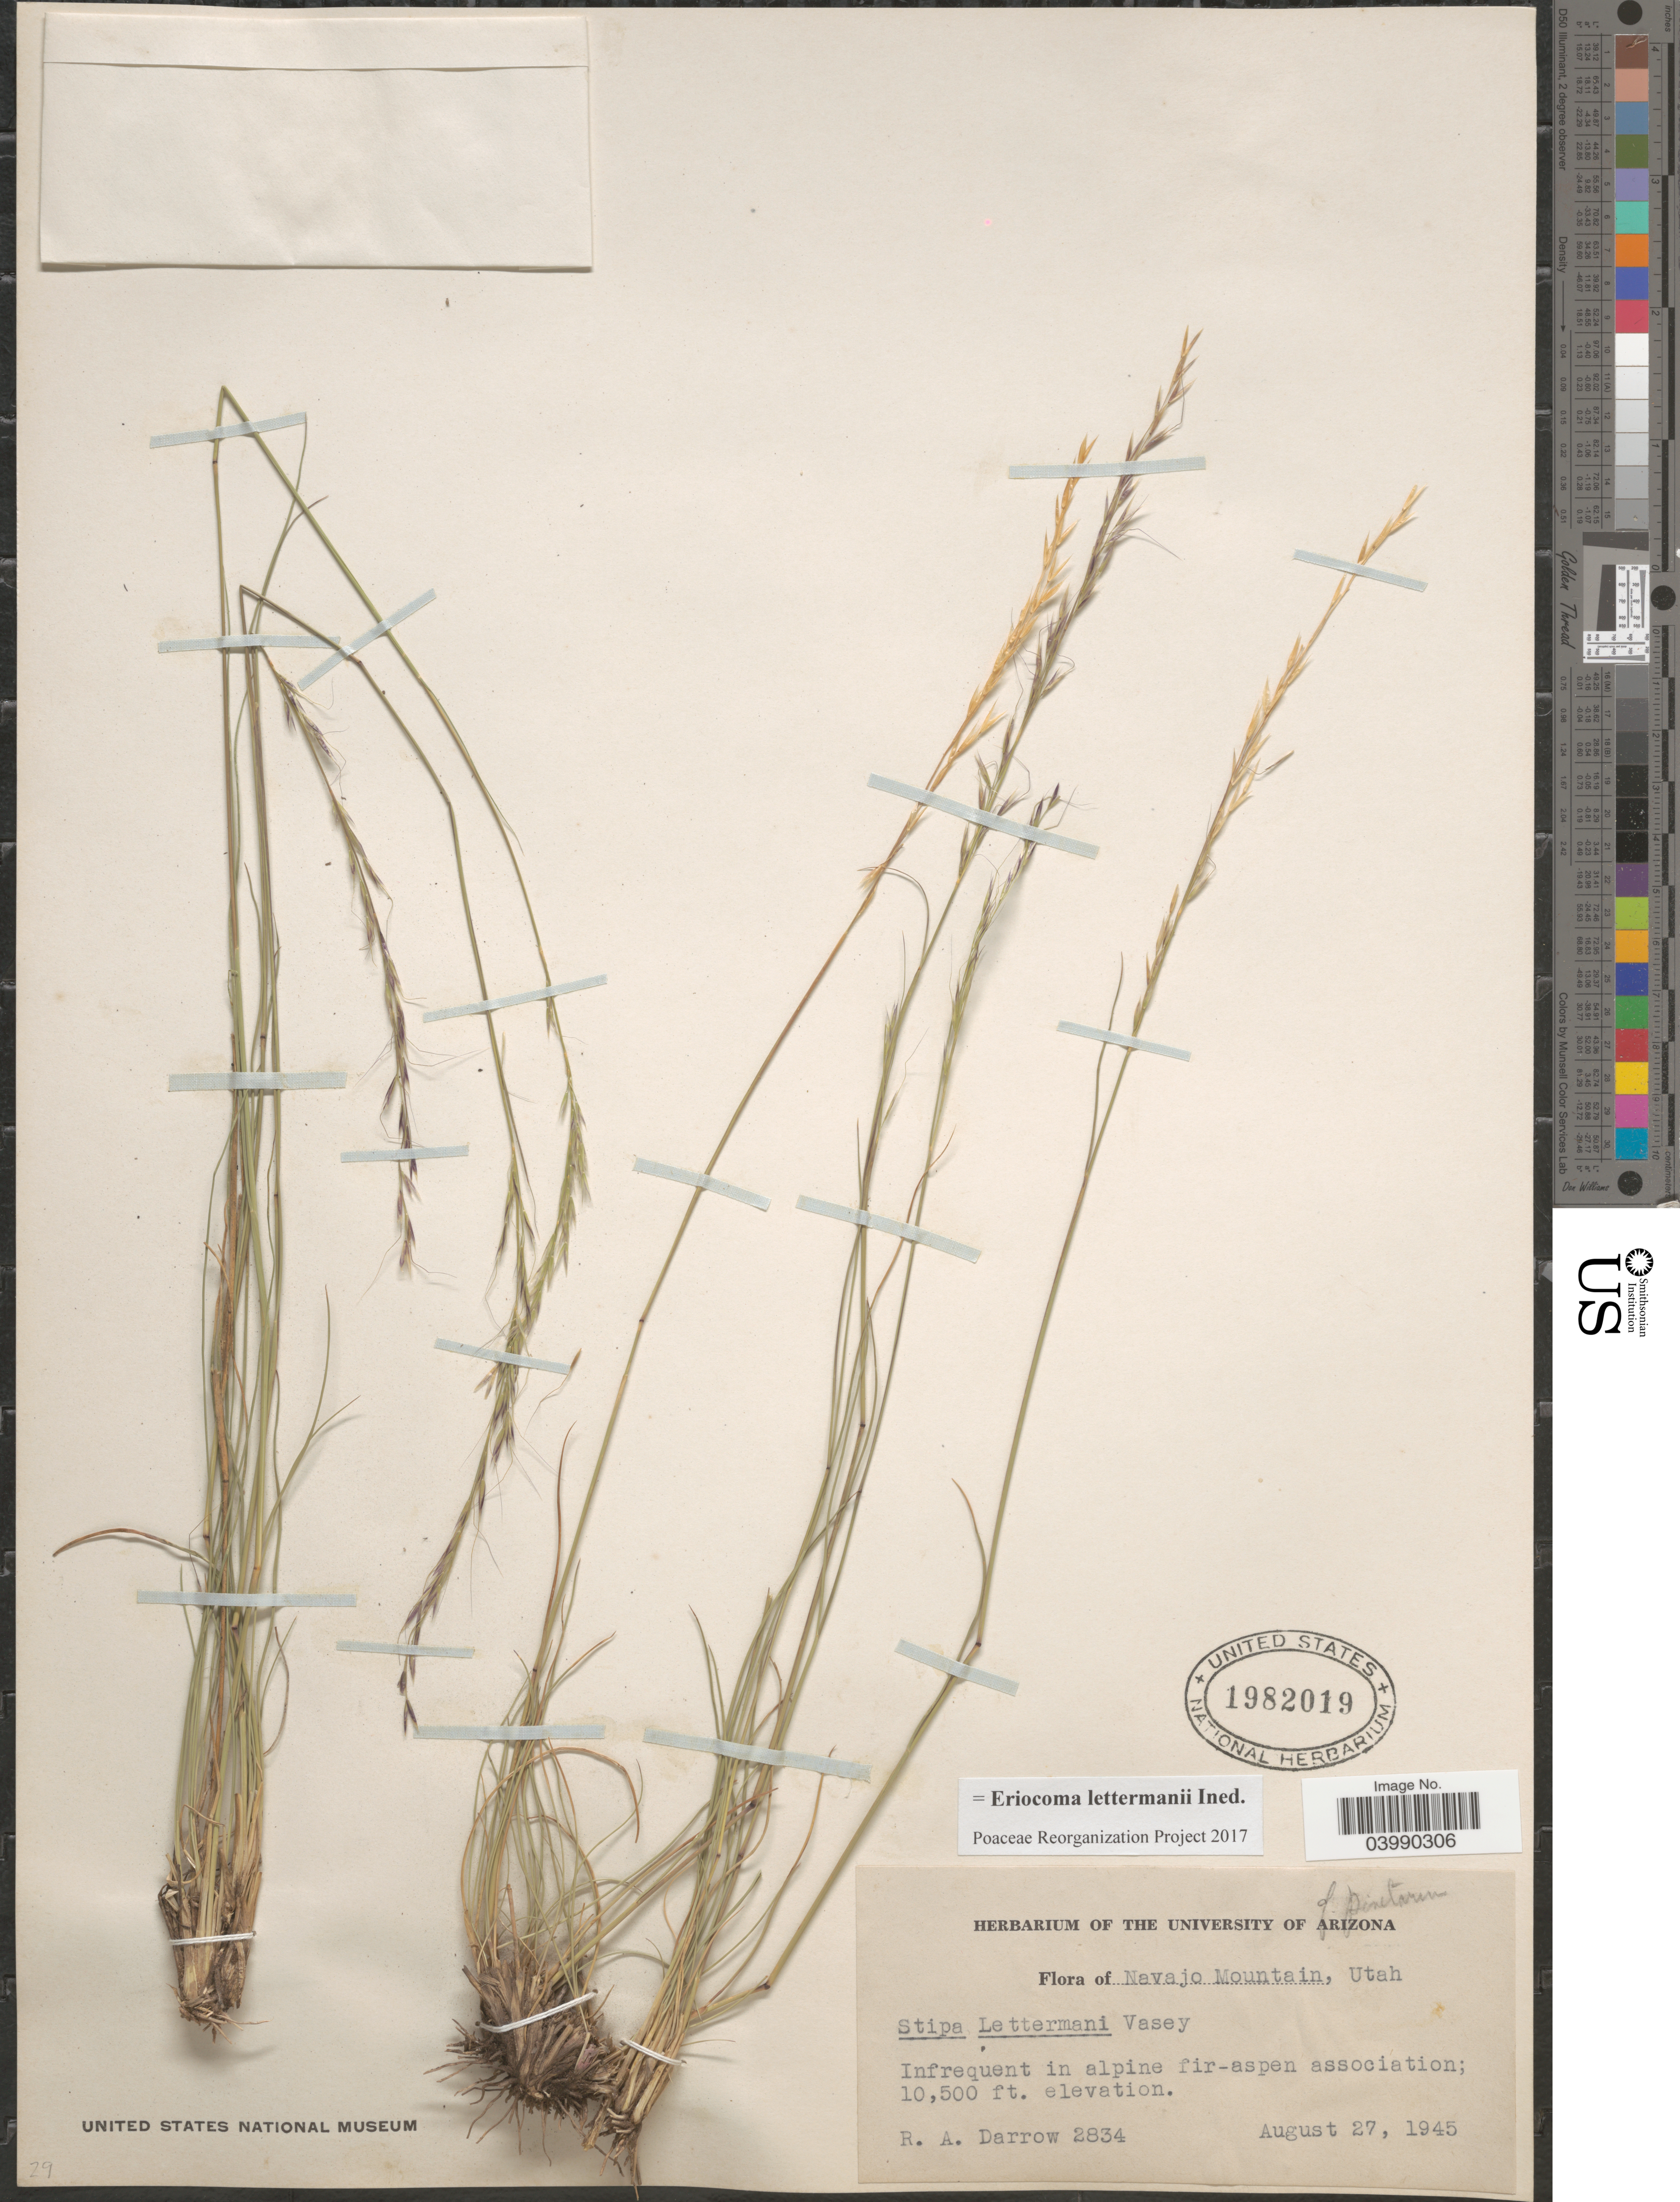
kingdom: Plantae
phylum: Tracheophyta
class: Liliopsida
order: Poales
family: Poaceae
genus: Eriocoma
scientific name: Eriocoma lettermanii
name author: (Vasey) Romasch.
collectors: R. A. Darrow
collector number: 2834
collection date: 1945-08-27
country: United States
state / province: Utah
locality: Navajo Mountain.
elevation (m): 3200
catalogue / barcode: US 1982019